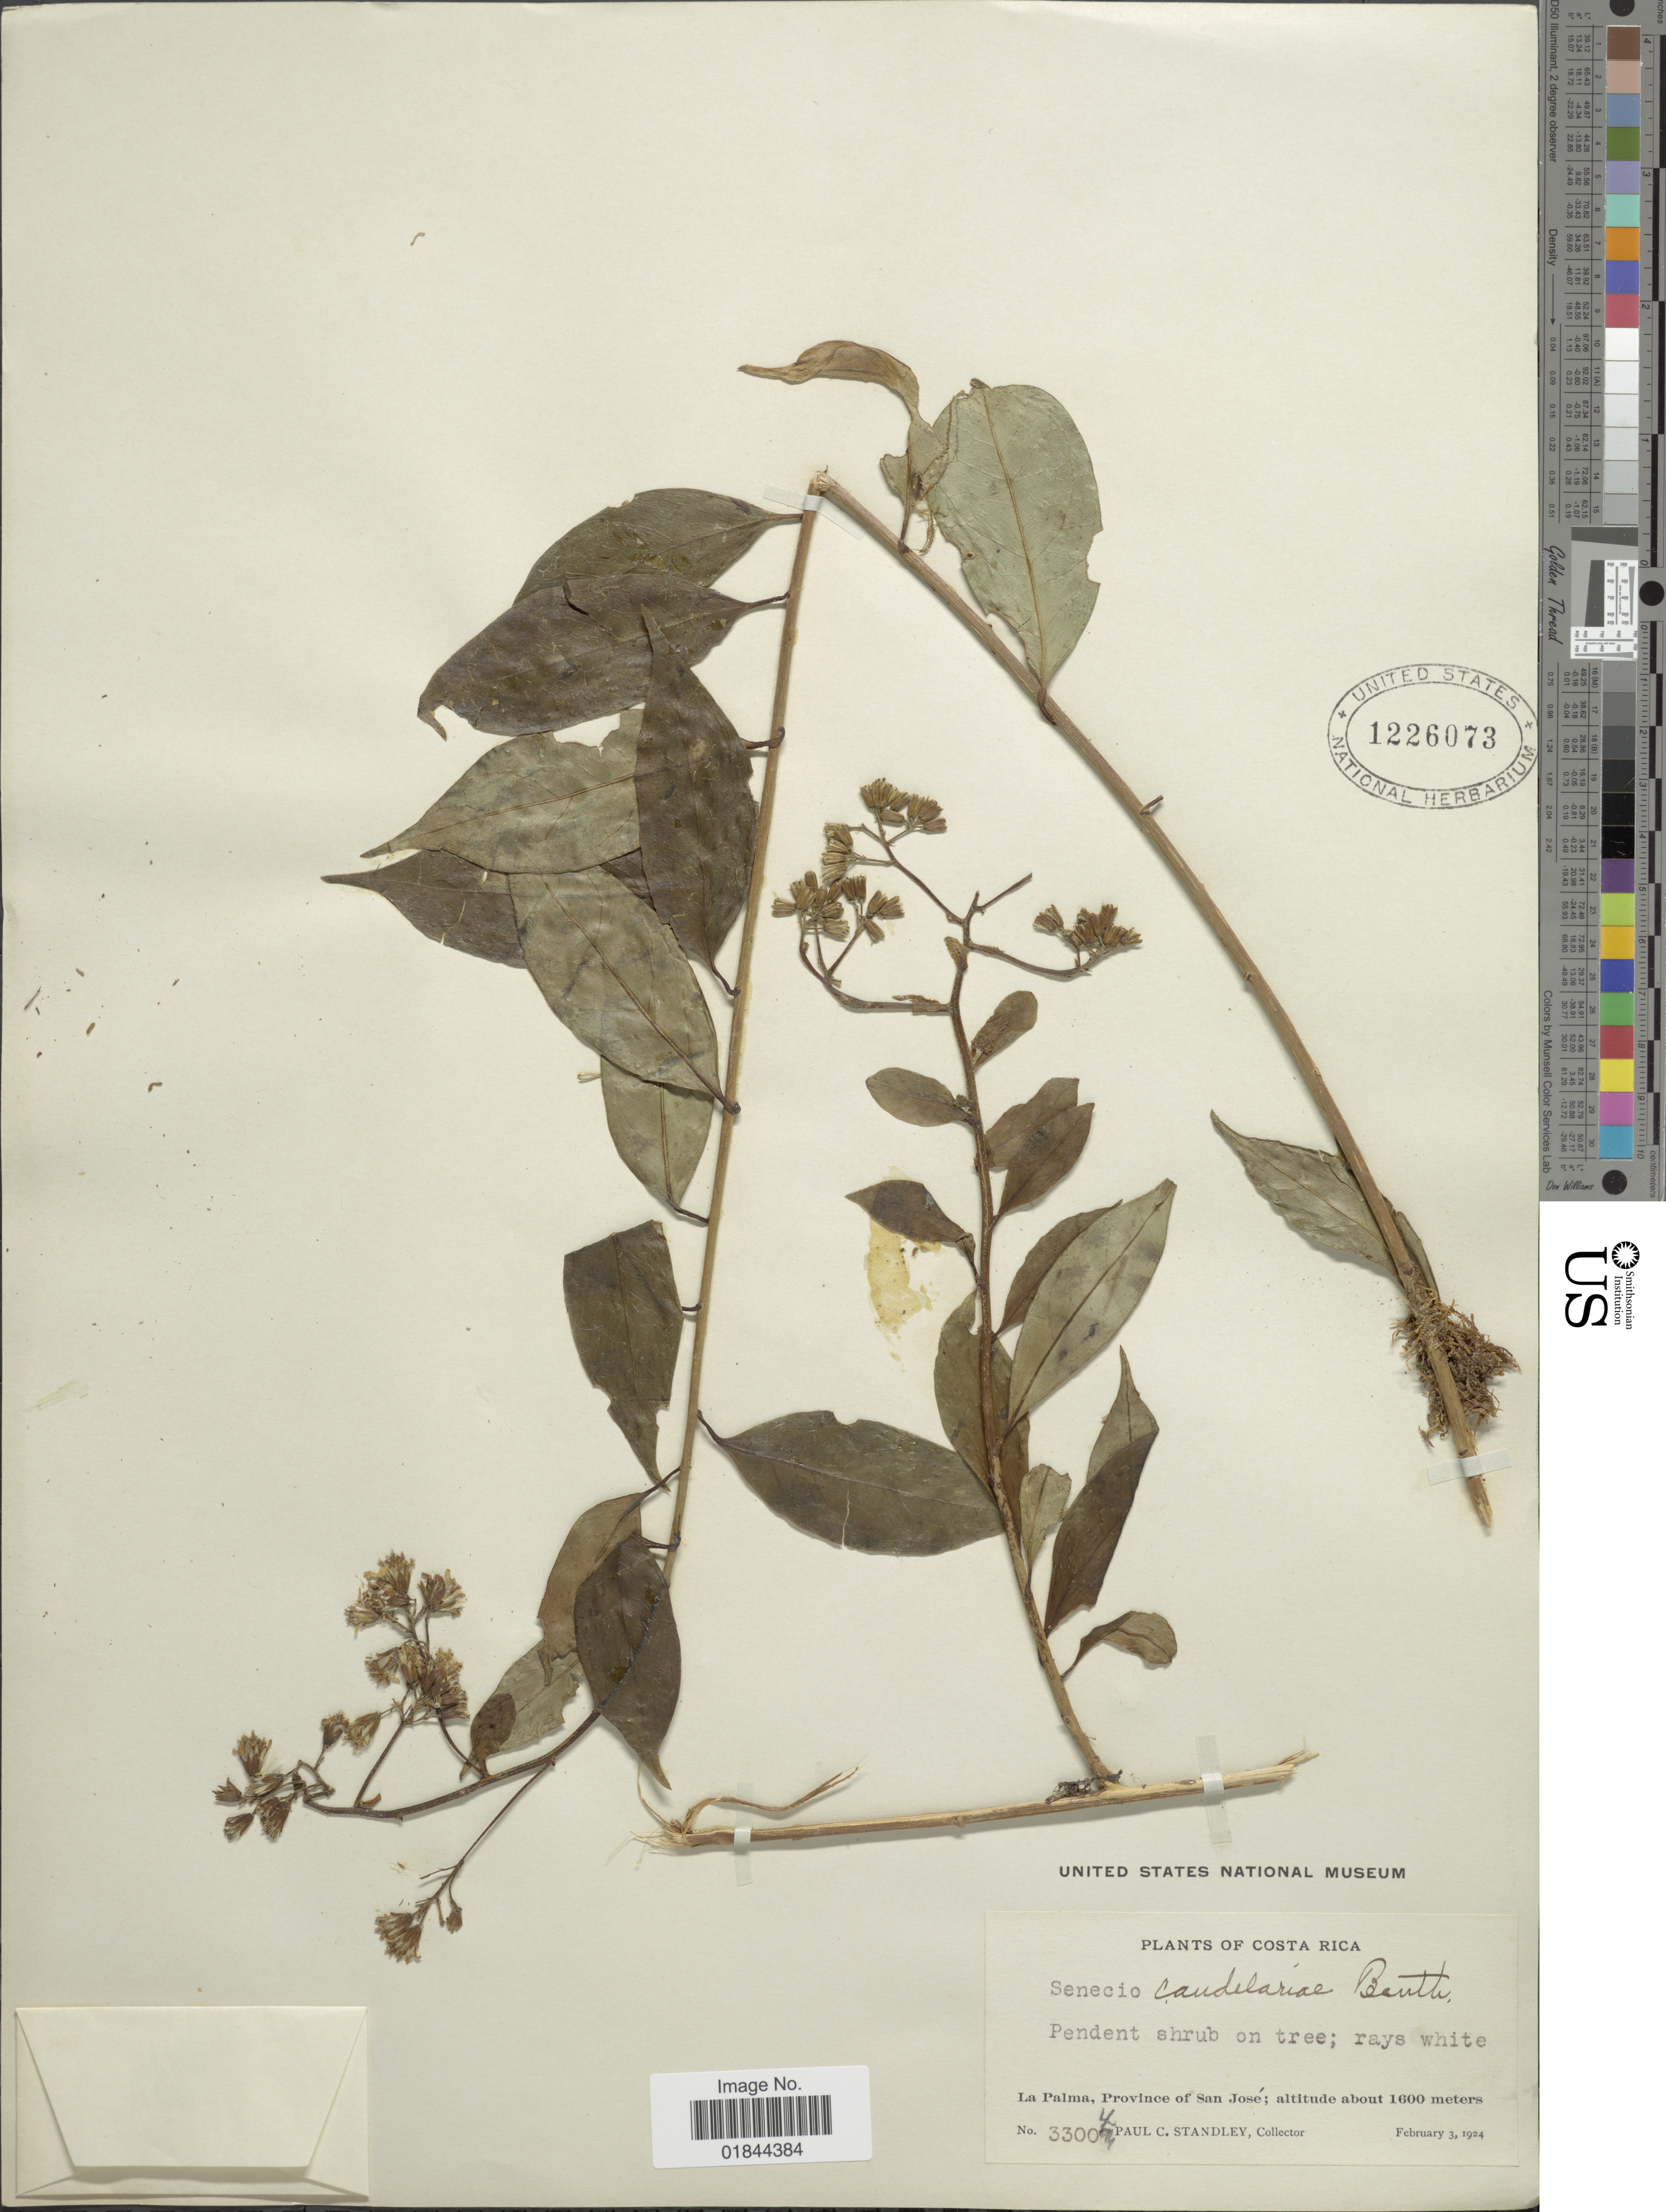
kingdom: Plantae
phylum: Tracheophyta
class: Magnoliopsida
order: Asterales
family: Asteraceae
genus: Pentacalia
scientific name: Pentacalia streptothamna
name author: (Greenm. ex Standl.) H. Rob. & Cuatrec.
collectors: P. C. Standley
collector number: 33004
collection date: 1924-02-03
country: Costa Rica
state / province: San José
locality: La Palma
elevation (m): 1000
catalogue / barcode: US 1226073